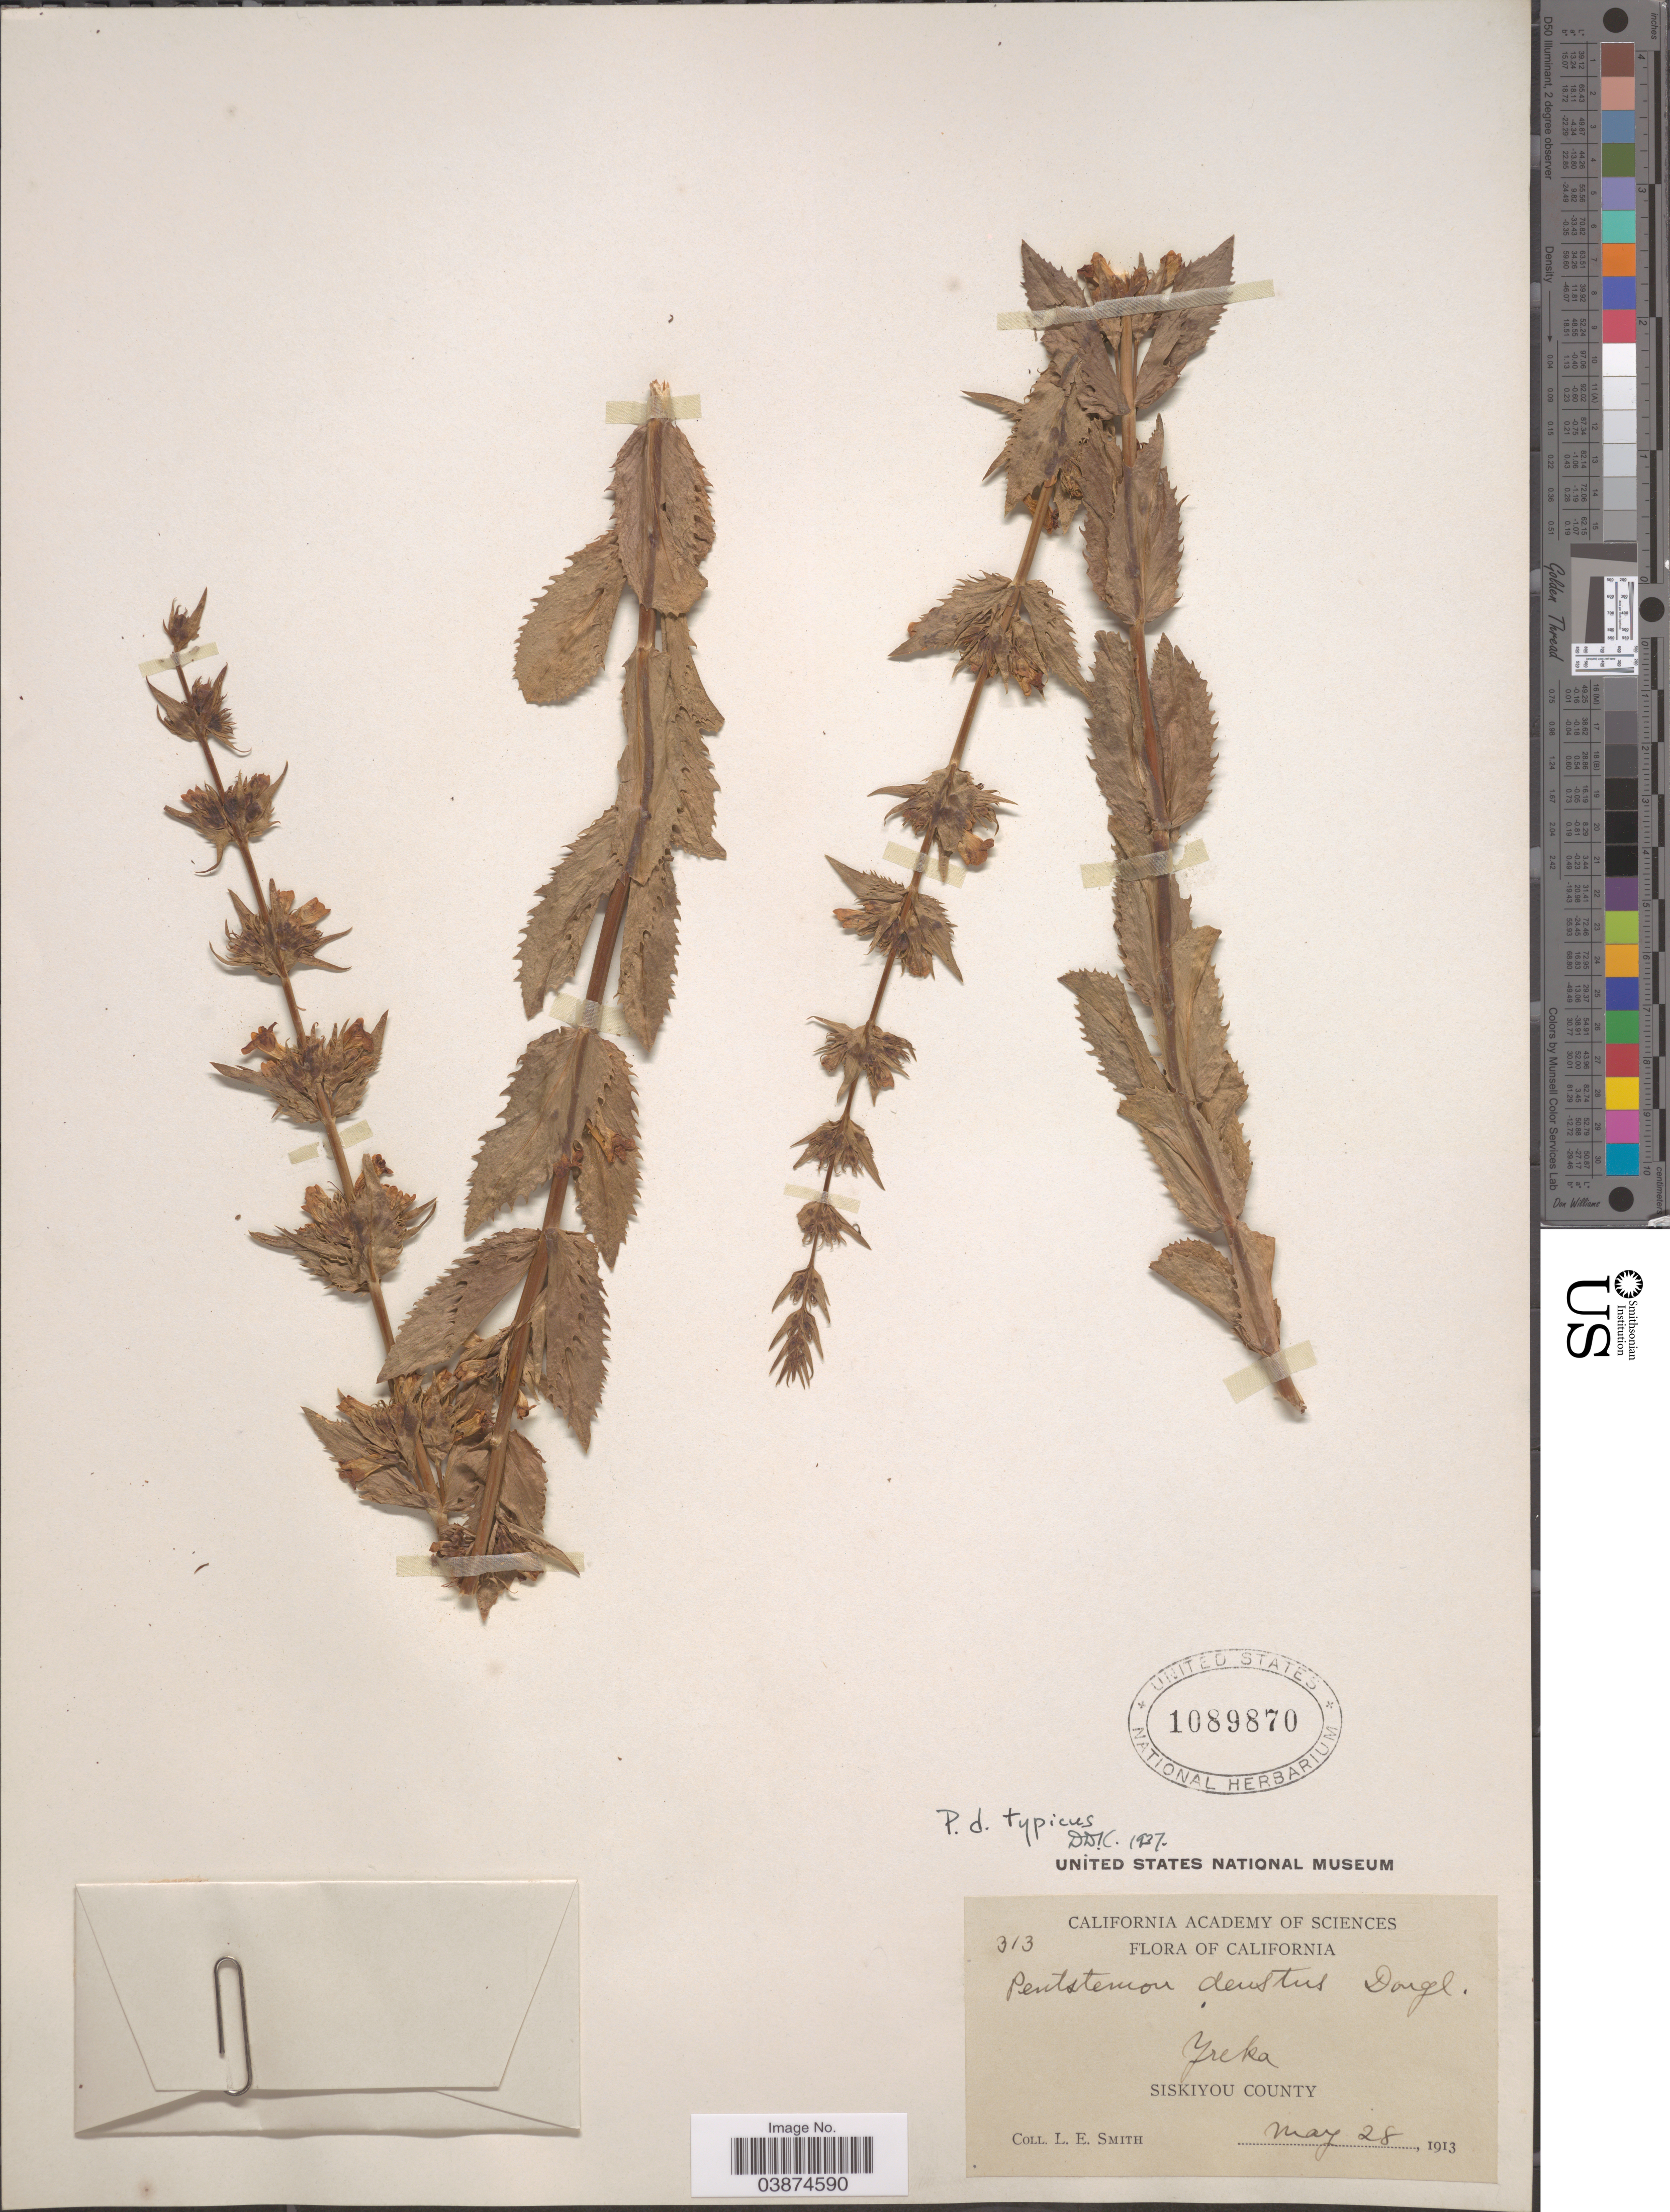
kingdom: Plantae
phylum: Tracheophyta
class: Magnoliopsida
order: Lamiales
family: Plantaginaceae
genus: Penstemon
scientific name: Penstemon deustus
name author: Douglas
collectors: L. E. Smith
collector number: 313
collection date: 1913-05-28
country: United States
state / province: California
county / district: Siskiyou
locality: Yreka. Siskiyou County.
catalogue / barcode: US 1089870